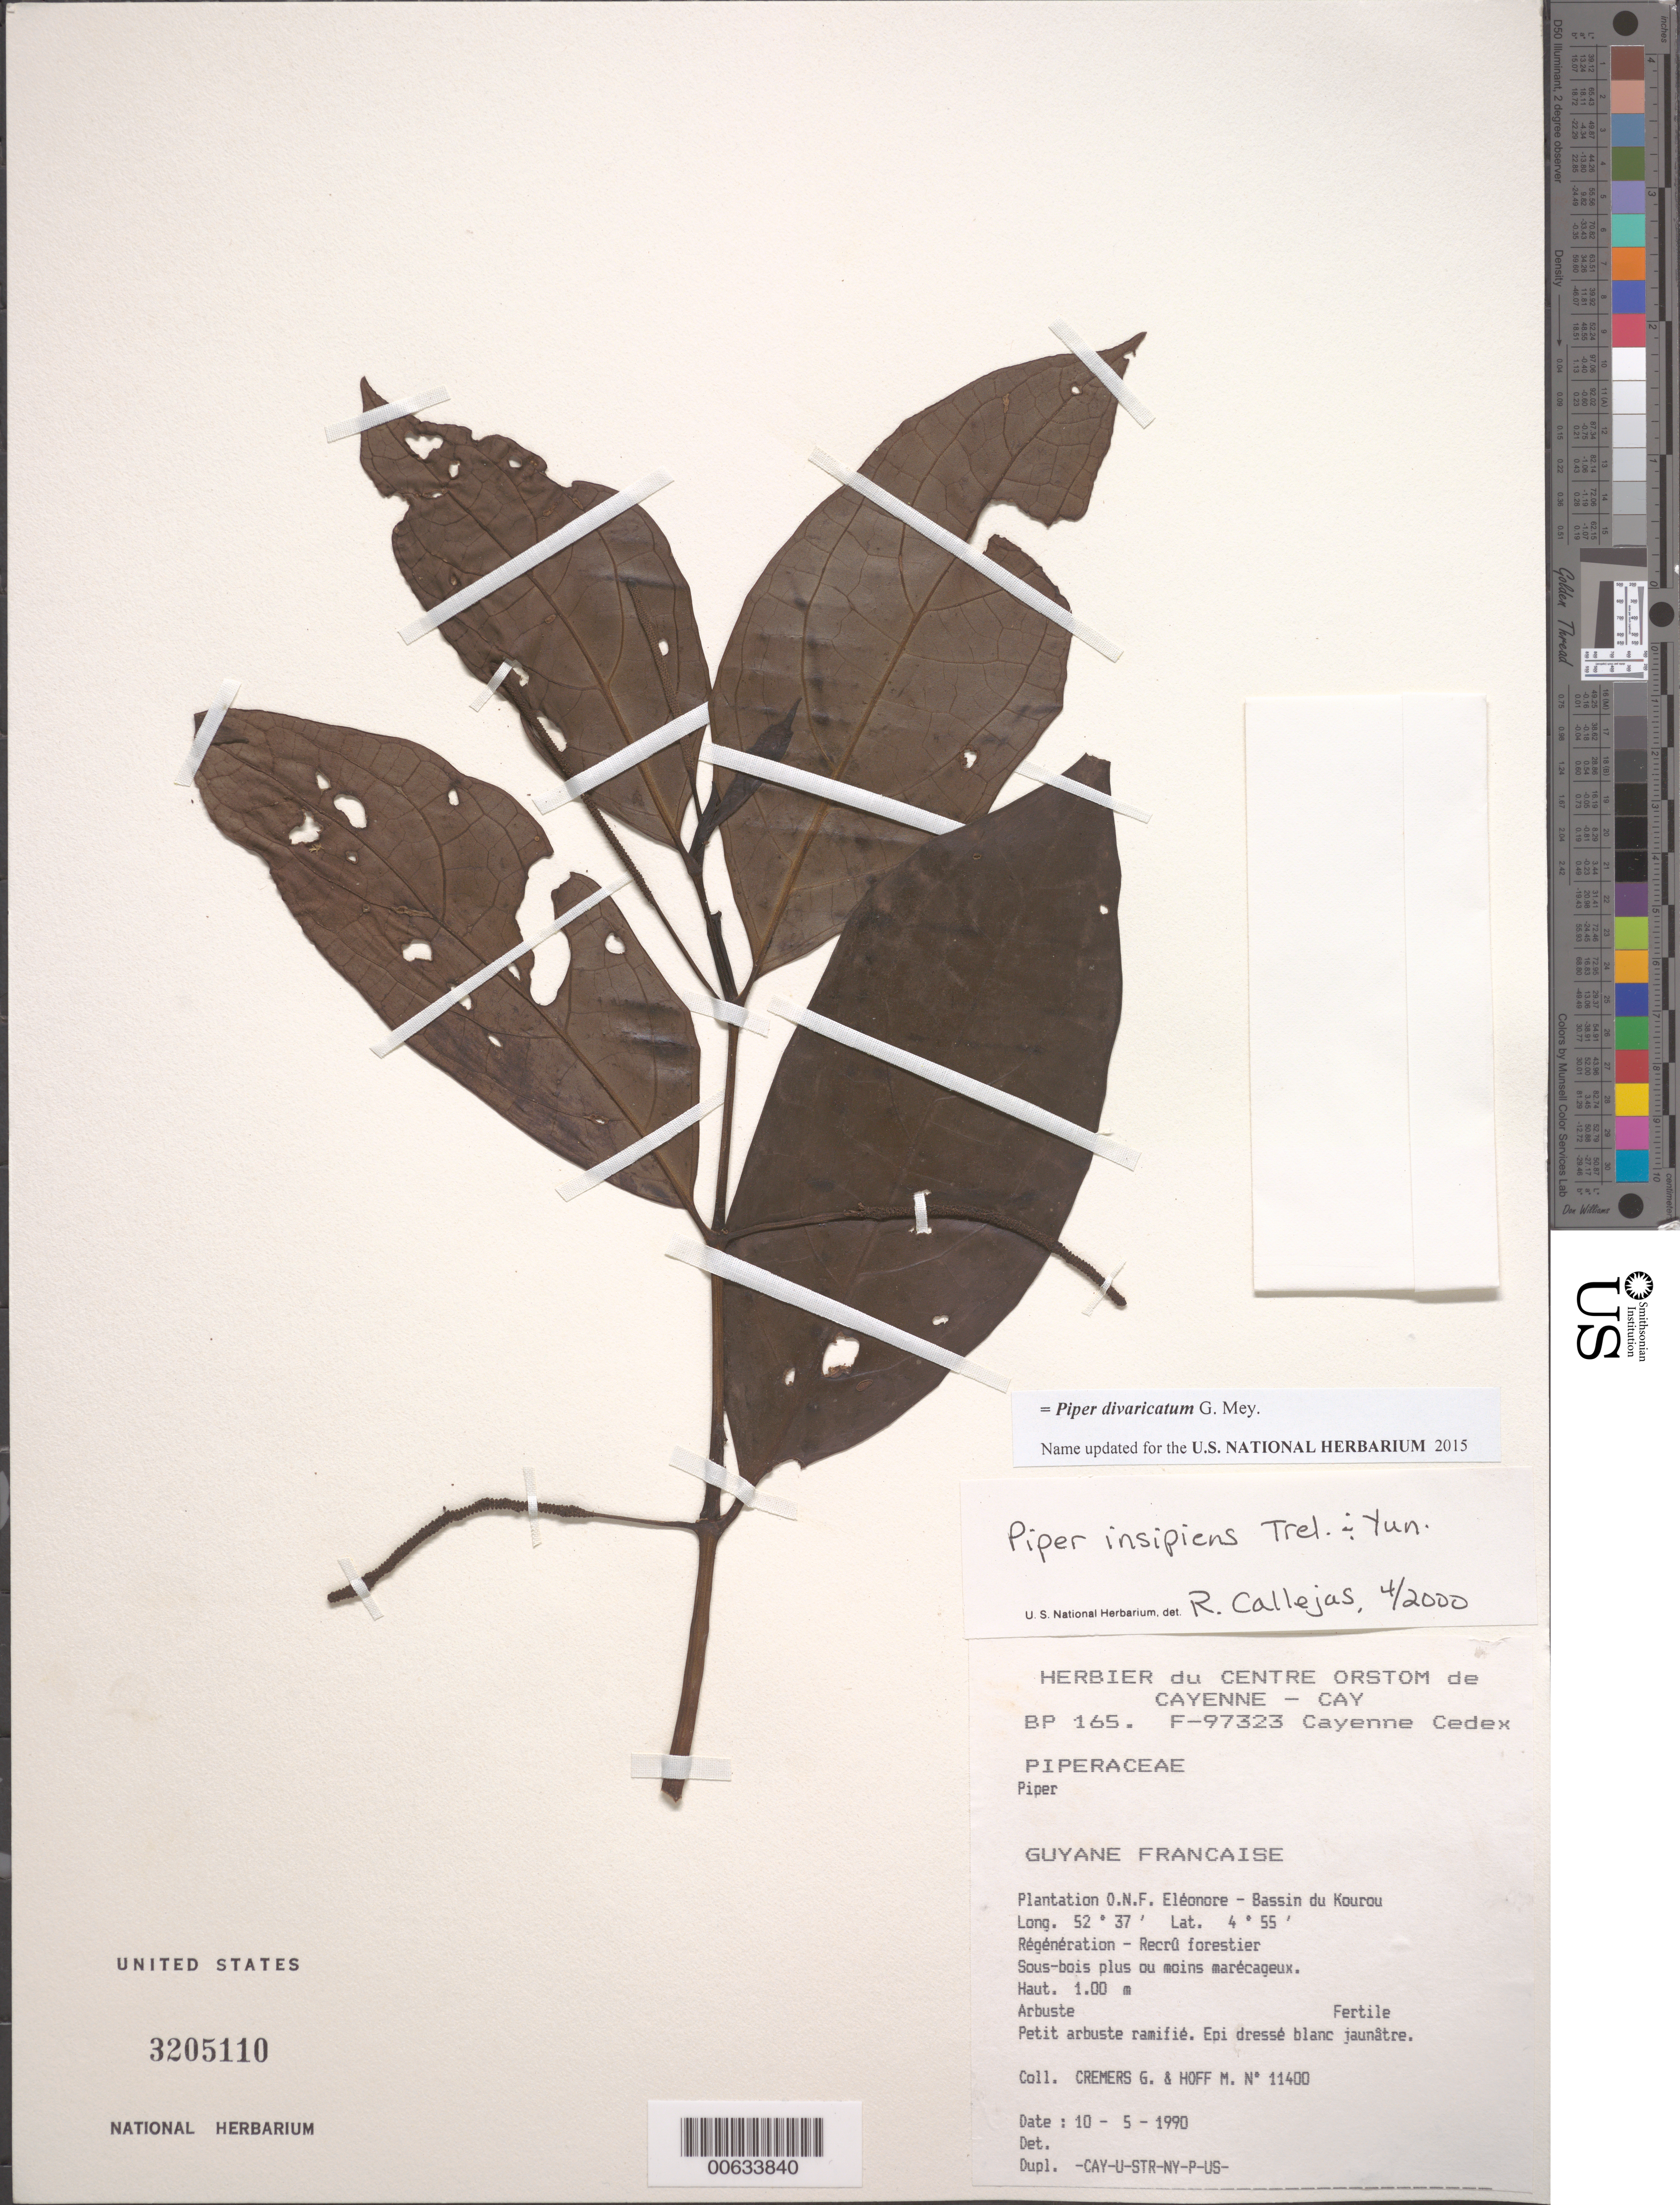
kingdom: Plantae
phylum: Tracheophyta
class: Magnoliopsida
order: Piperales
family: Piperaceae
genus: Piper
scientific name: Piper insipiens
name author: Trel. & Yunck.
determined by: Callejas, Ricardo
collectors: G. Cremers & M. Hoff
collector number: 11400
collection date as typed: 10-May-90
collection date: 1990-05-10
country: French Guiana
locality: Plantation O.N.F. Eléonore, Bassin du Kourou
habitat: Regeneration - Recru forestier. Sous-bois plus ou moins marecageux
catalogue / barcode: US 3205110